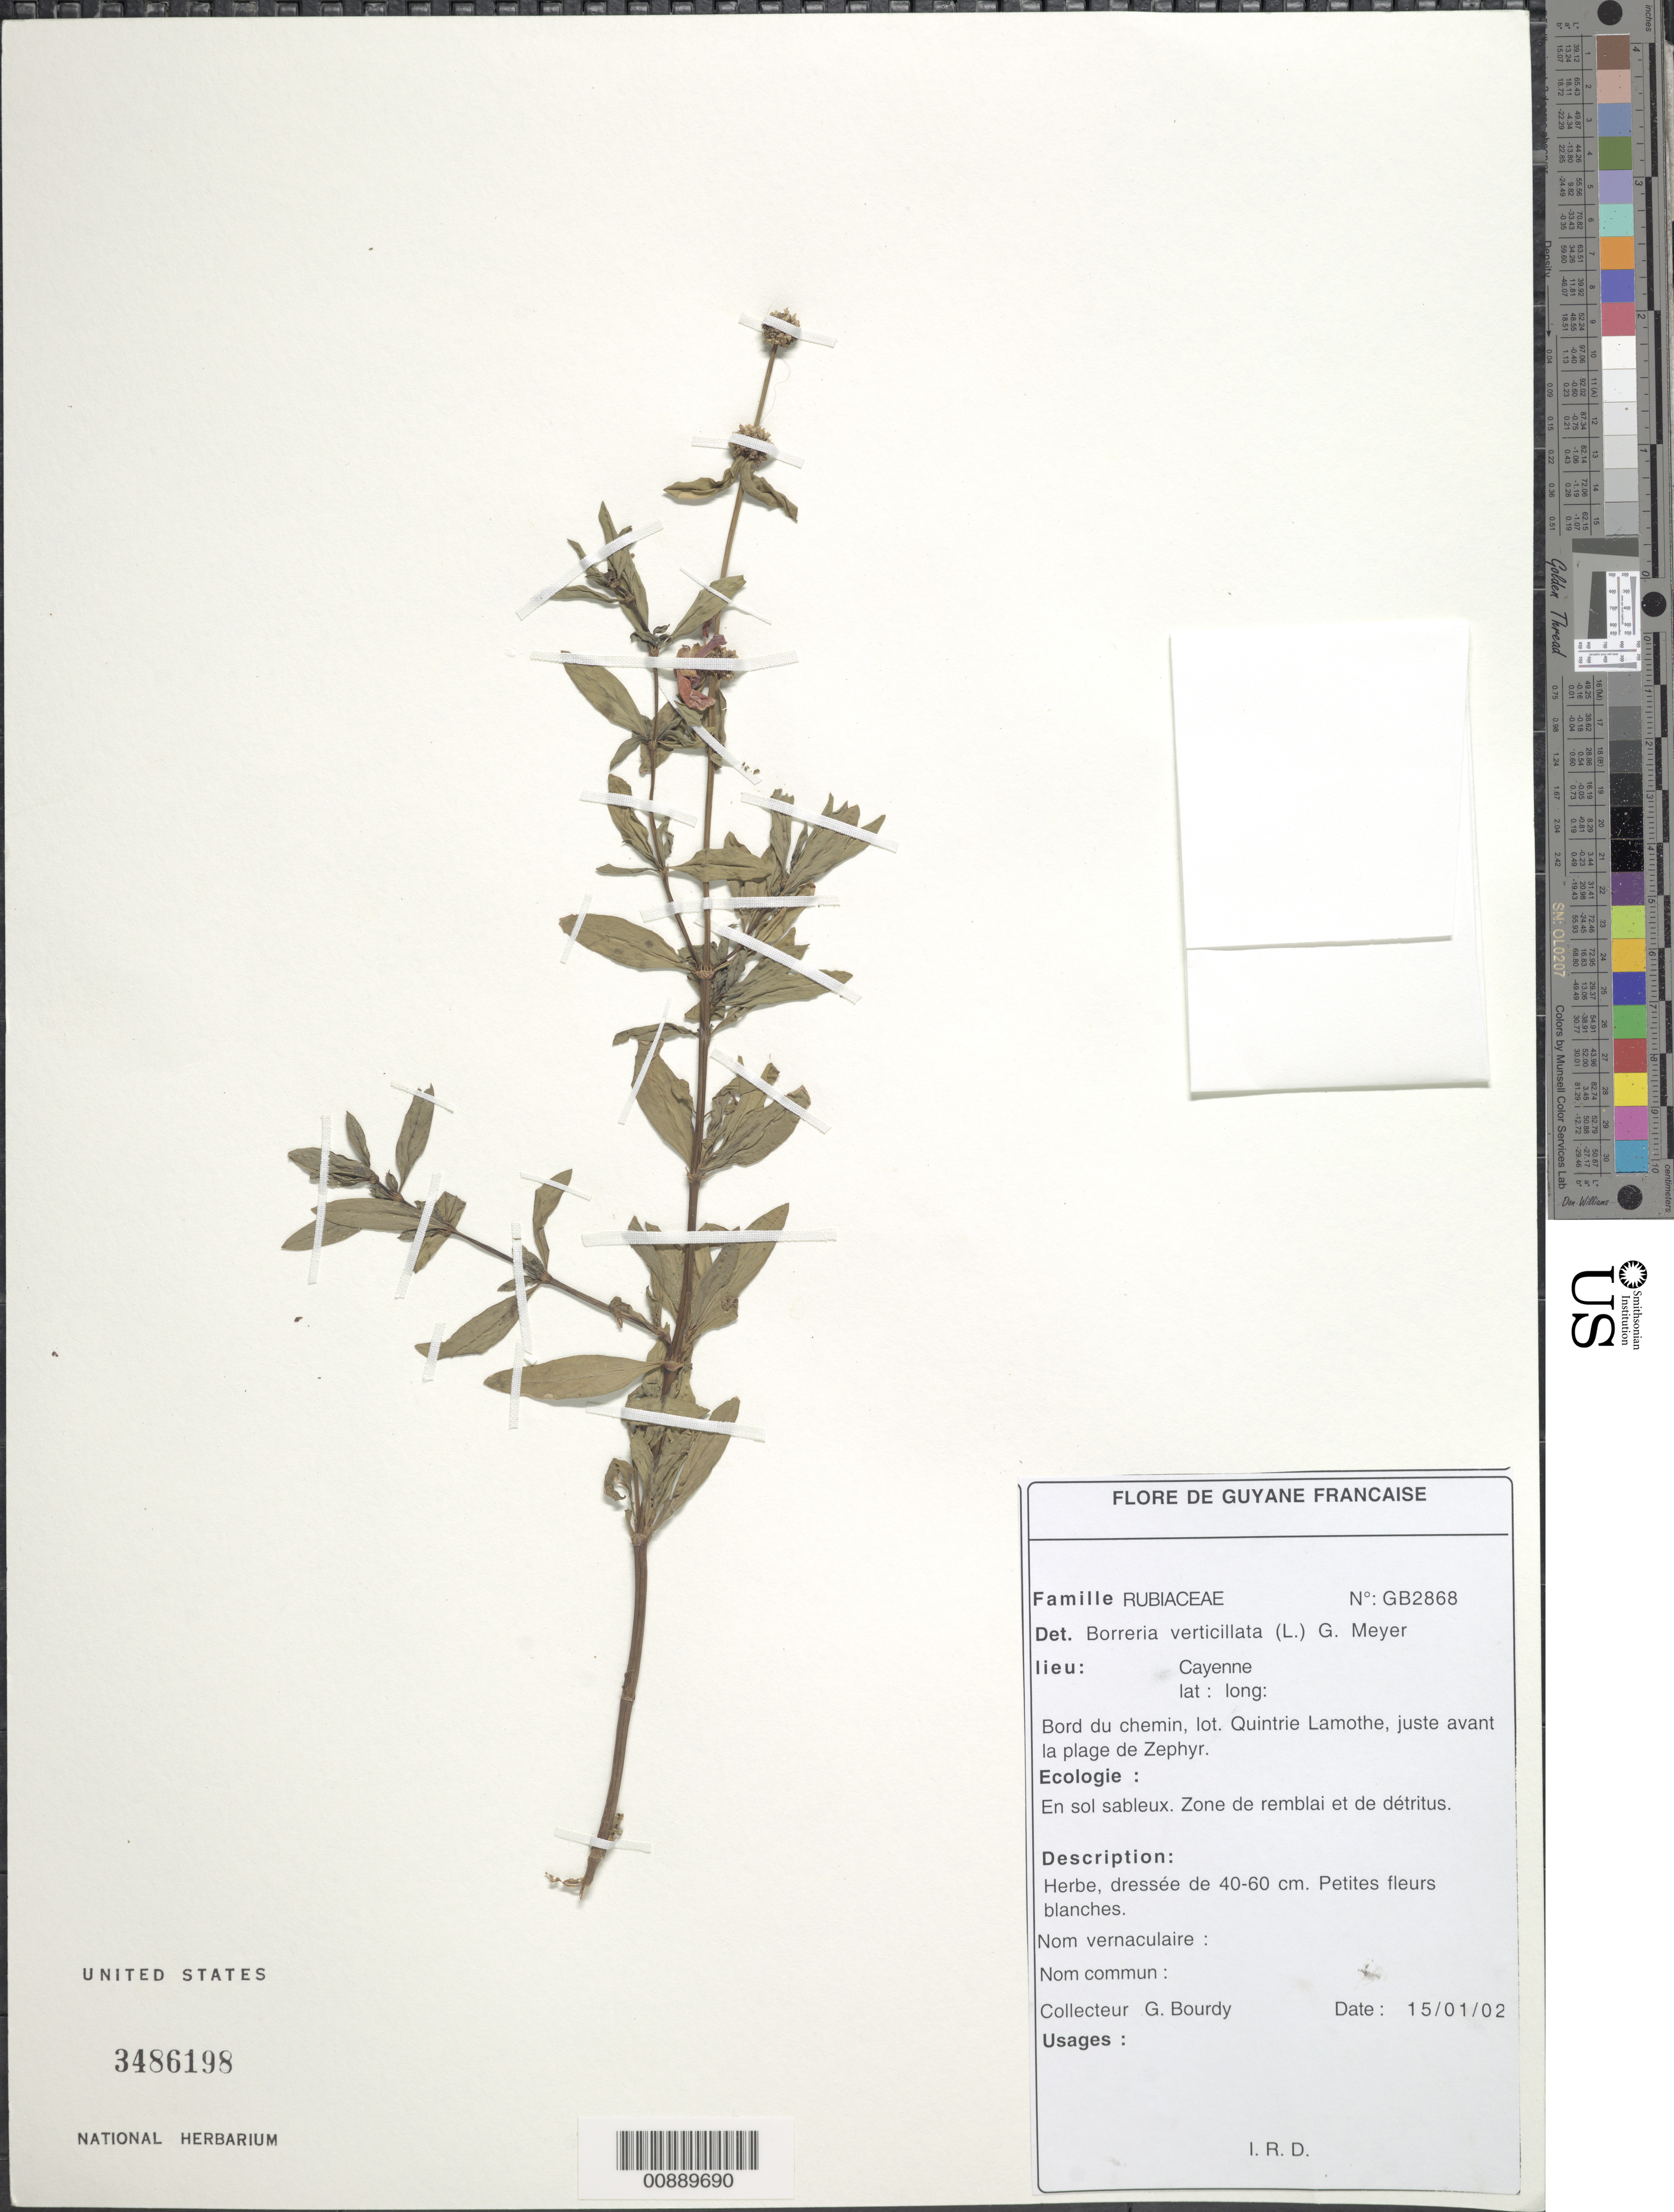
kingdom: Plantae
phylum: Tracheophyta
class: Magnoliopsida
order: Gentianales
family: Rubiaceae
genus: Borreria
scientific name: Borreria verticillata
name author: (L.) G. Mey.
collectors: G. Bourdy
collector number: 2868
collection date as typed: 15-Jan-02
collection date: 2002-01-15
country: French Guiana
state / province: Cayenne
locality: Cayenne, Lot. Quintrie Lamothe, juste avant la plage de Zephyr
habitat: Bord du chemin; en sol sableux, zone de remblai et de détritus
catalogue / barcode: US 3486198